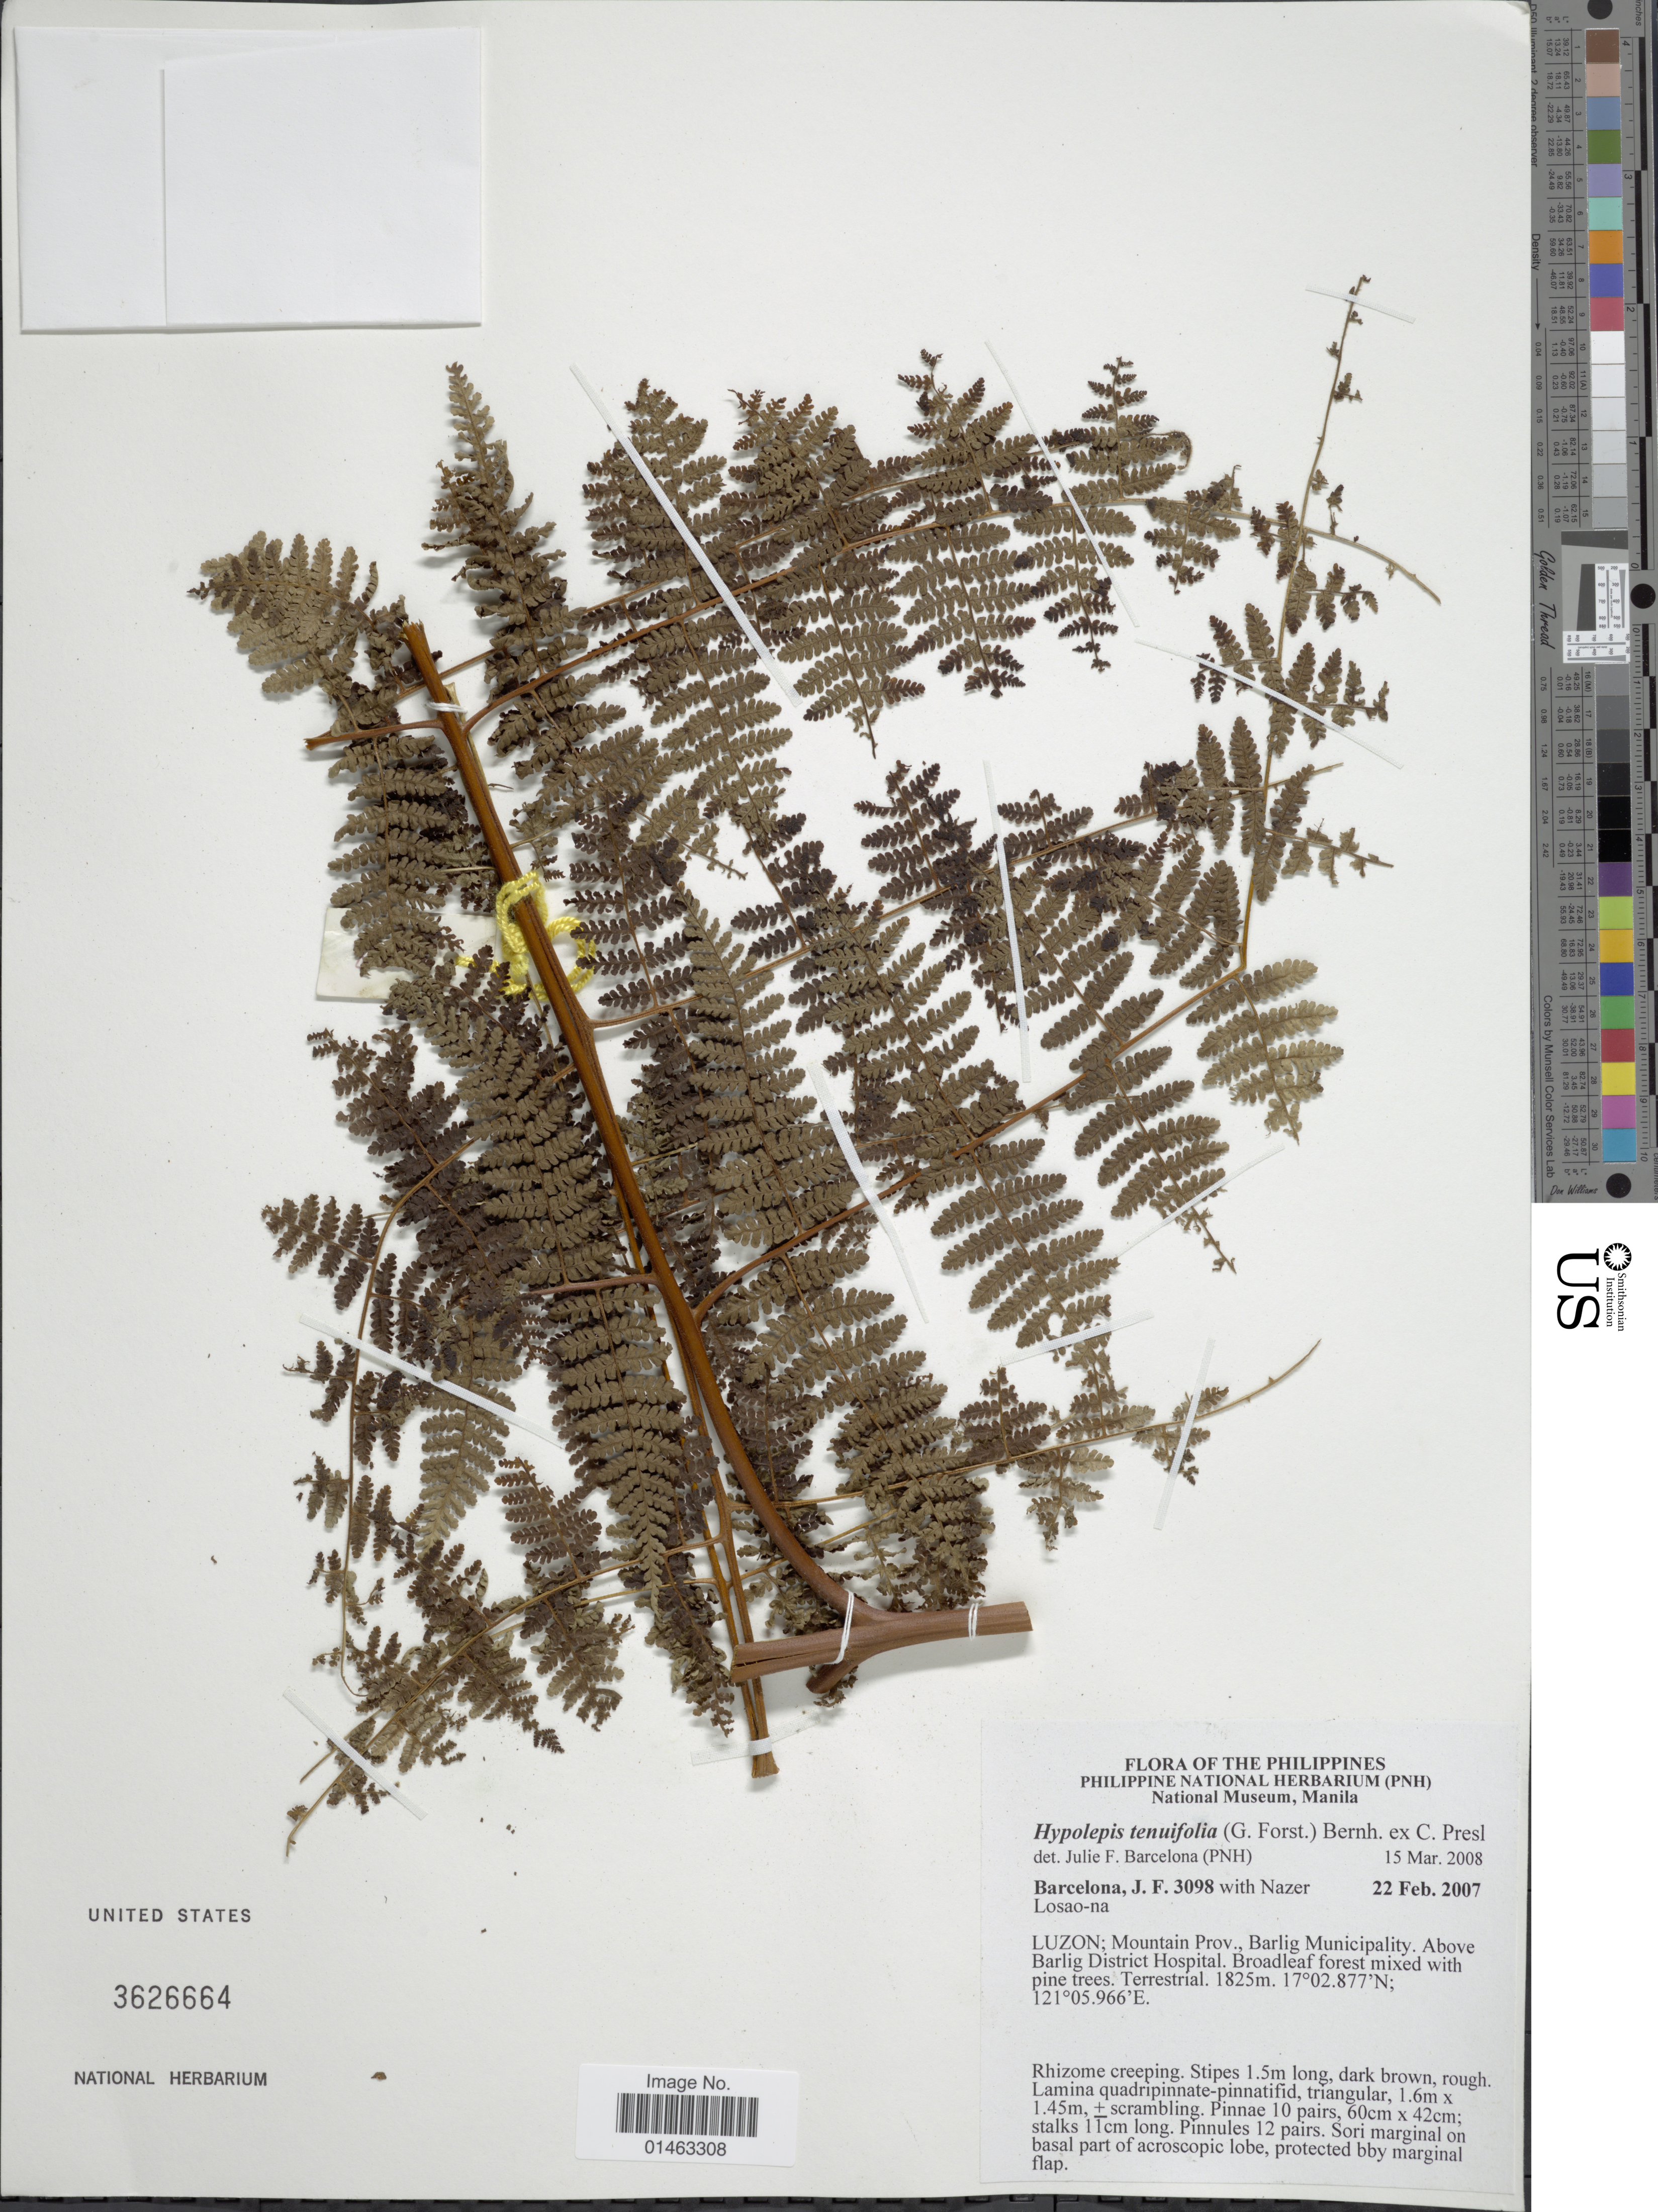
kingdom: Plantae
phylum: Tracheophyta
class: Polypodiopsida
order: Polypodiales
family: Dennstaedtiaceae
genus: Hypolepis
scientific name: Hypolepis tenuifolia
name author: (G. Forst.) Bernh.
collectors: J. F. Barcelona & N. Losao-na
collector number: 3098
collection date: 2007-02-22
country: Philippines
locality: Luzon; Mountain Prov., Barlig Municipality. Above Barlig District Hospital. Terrestrial.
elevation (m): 1825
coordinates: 17 02.877 N, 121 05.966 E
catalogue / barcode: US 3626664